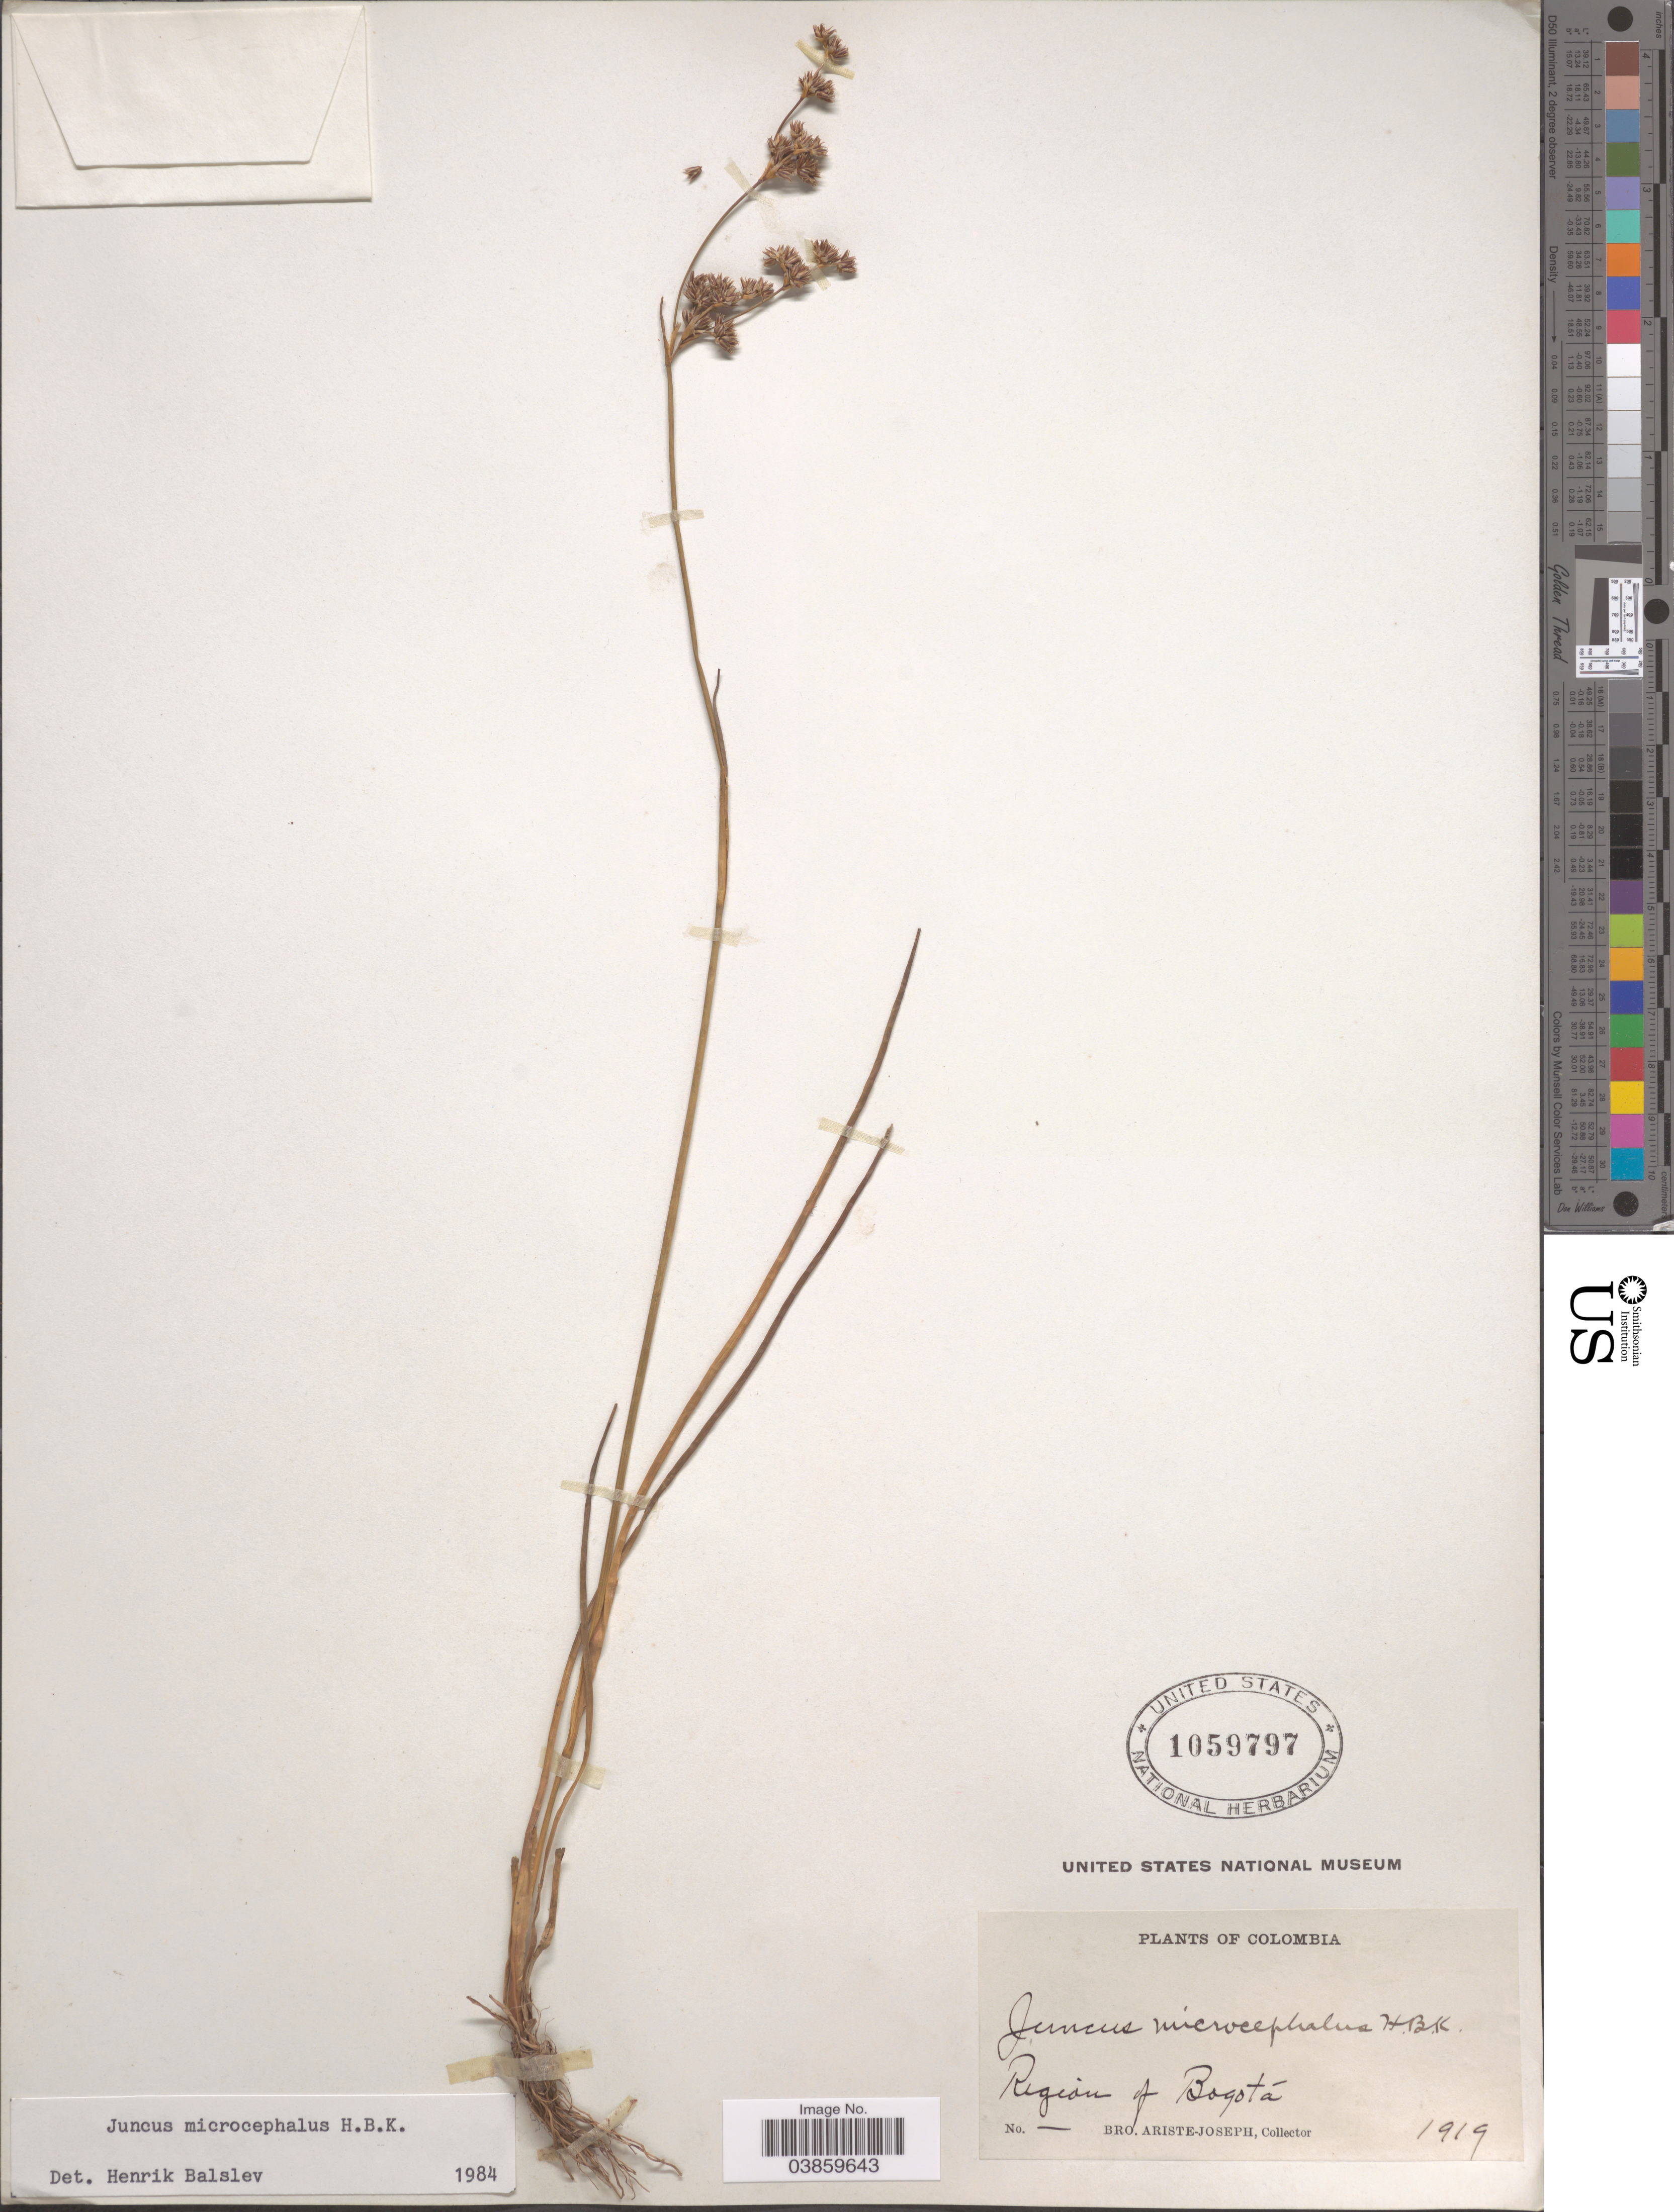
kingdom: Plantae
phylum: Tracheophyta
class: Liliopsida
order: Poales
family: Juncaceae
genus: Juncus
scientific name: Juncus microcephalus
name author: Kunth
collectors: Bro. Ariste-Joseph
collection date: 1919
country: Colombia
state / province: Bogota D.C.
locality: Region of Bogotá.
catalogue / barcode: US 1059797